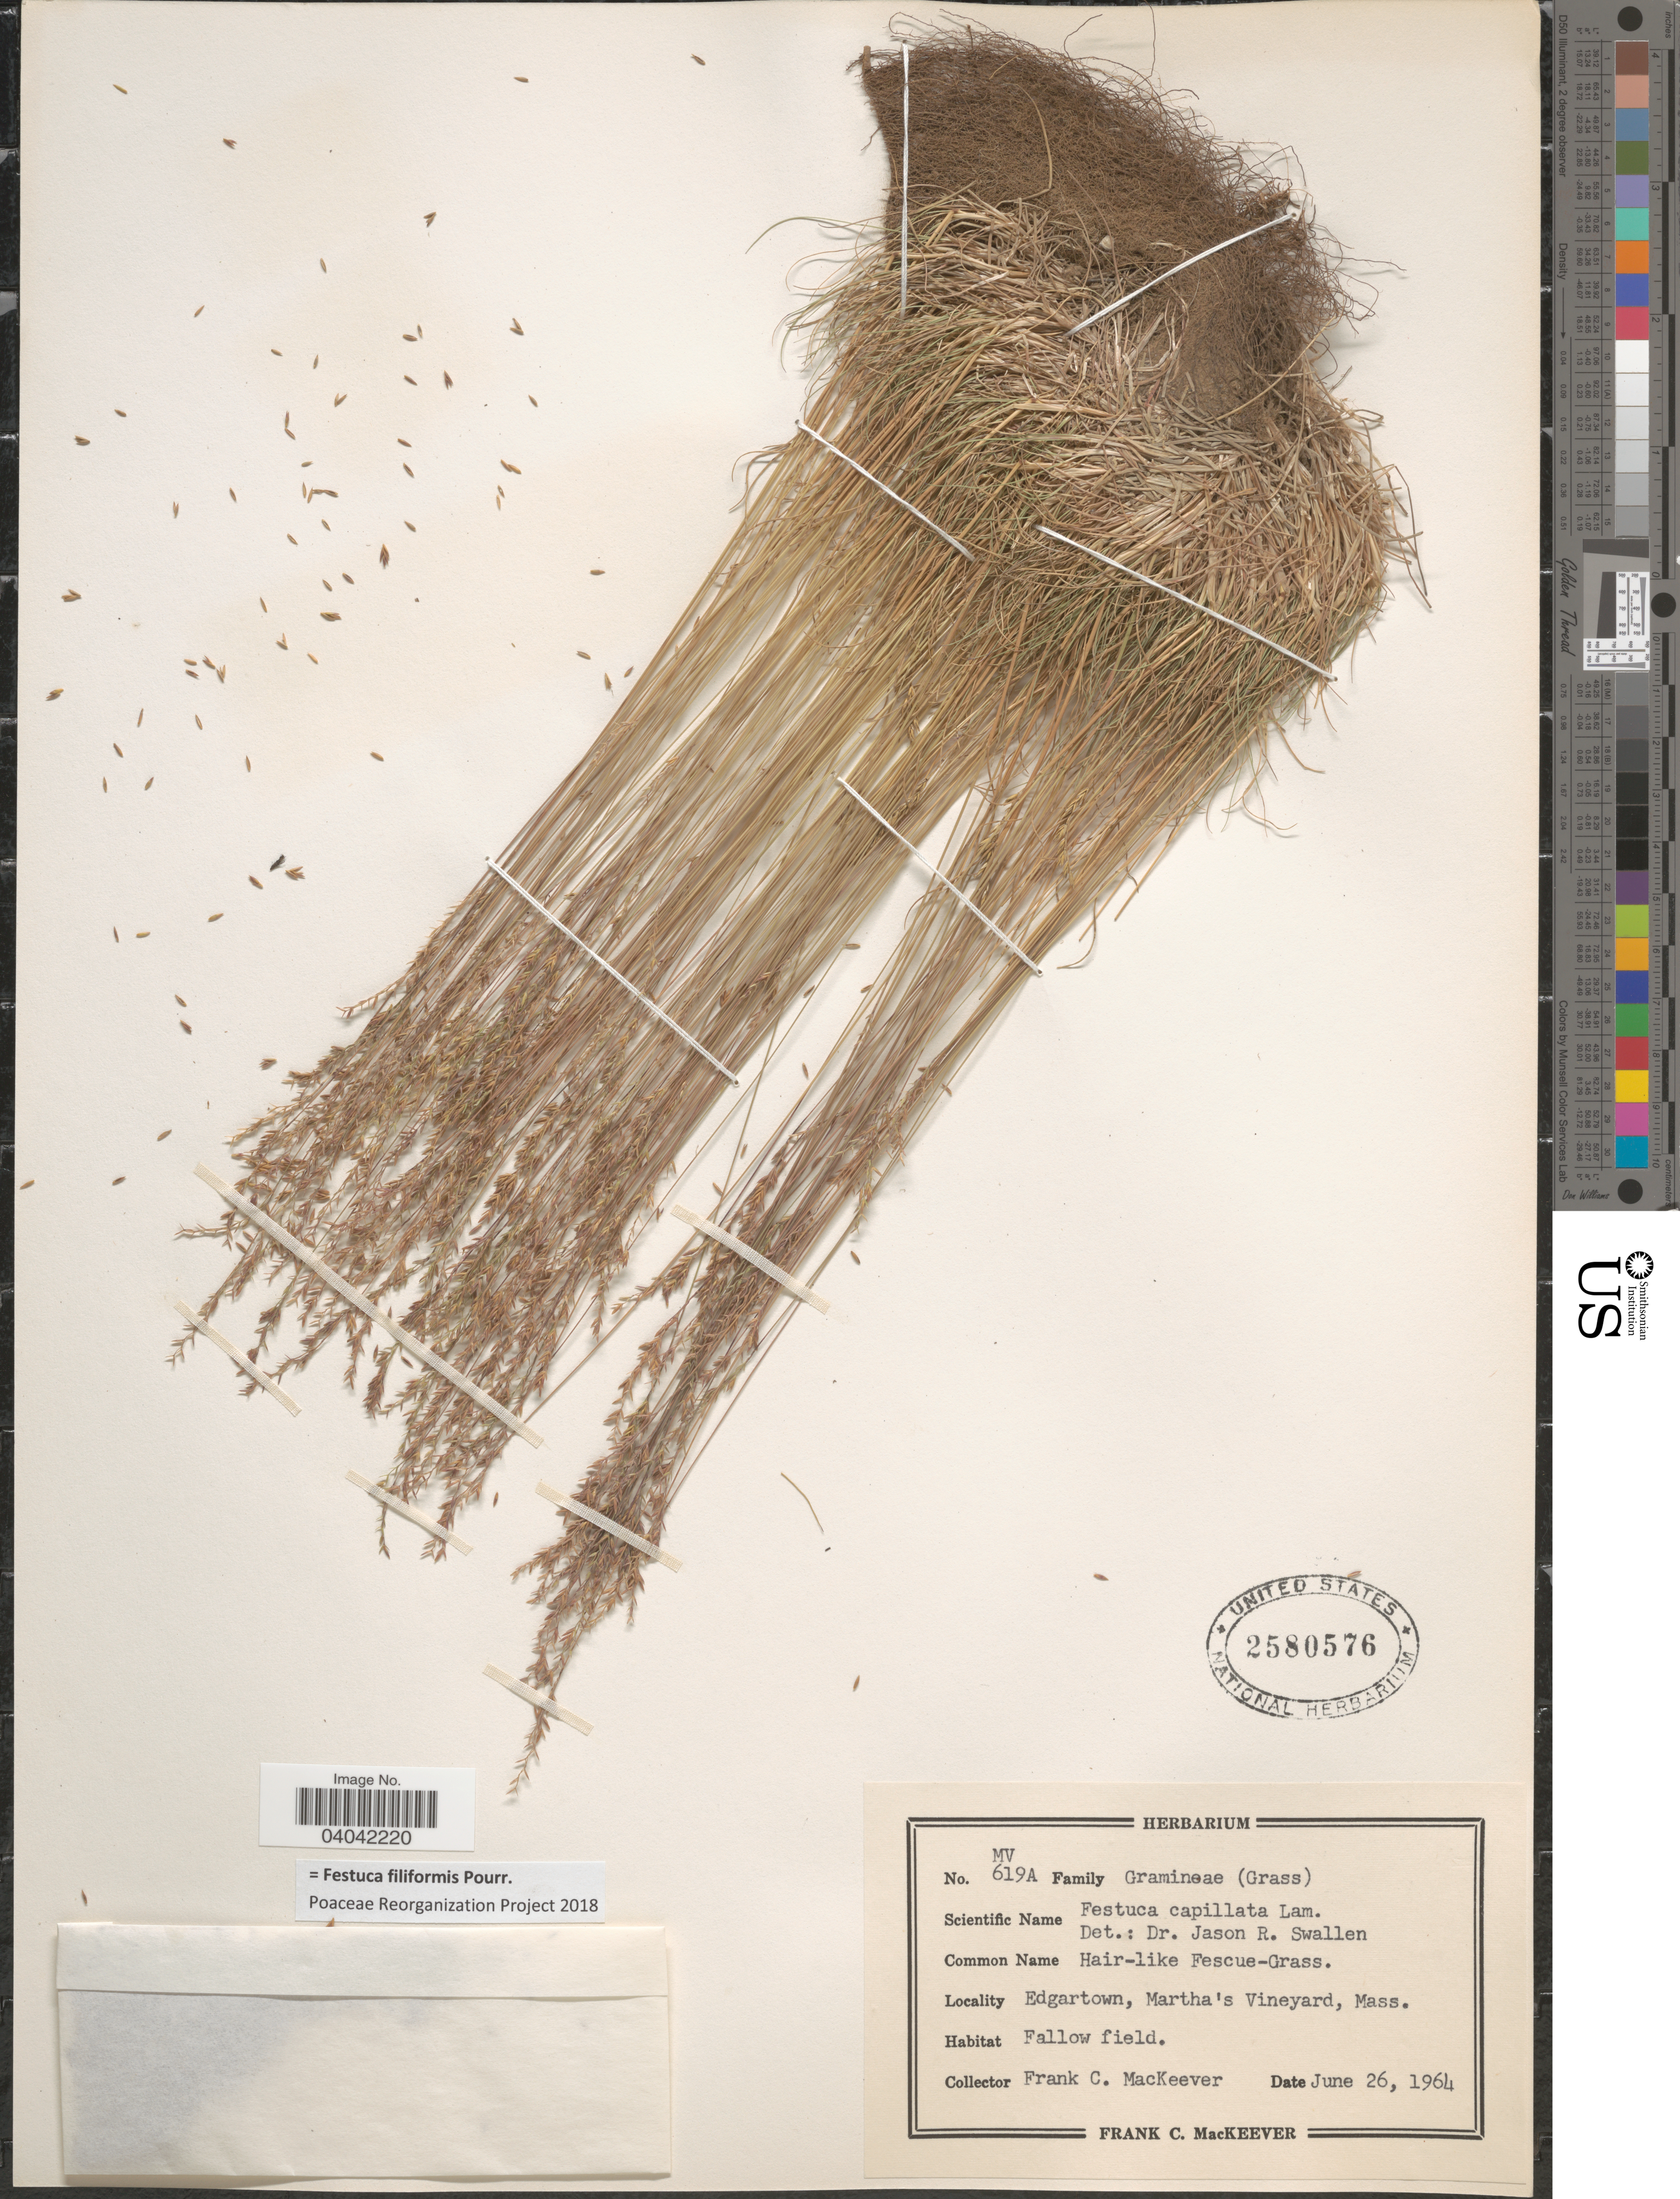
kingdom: Plantae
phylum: Tracheophyta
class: Liliopsida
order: Poales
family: Poaceae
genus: Festuca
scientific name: Festuca filiformis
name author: Pourr.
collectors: F. C. MacKeever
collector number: MV619A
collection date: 1964-06-26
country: United States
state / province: Massachusetts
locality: Edgartown, Martha's Vineyard. Fallow field.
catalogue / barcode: US 2580576